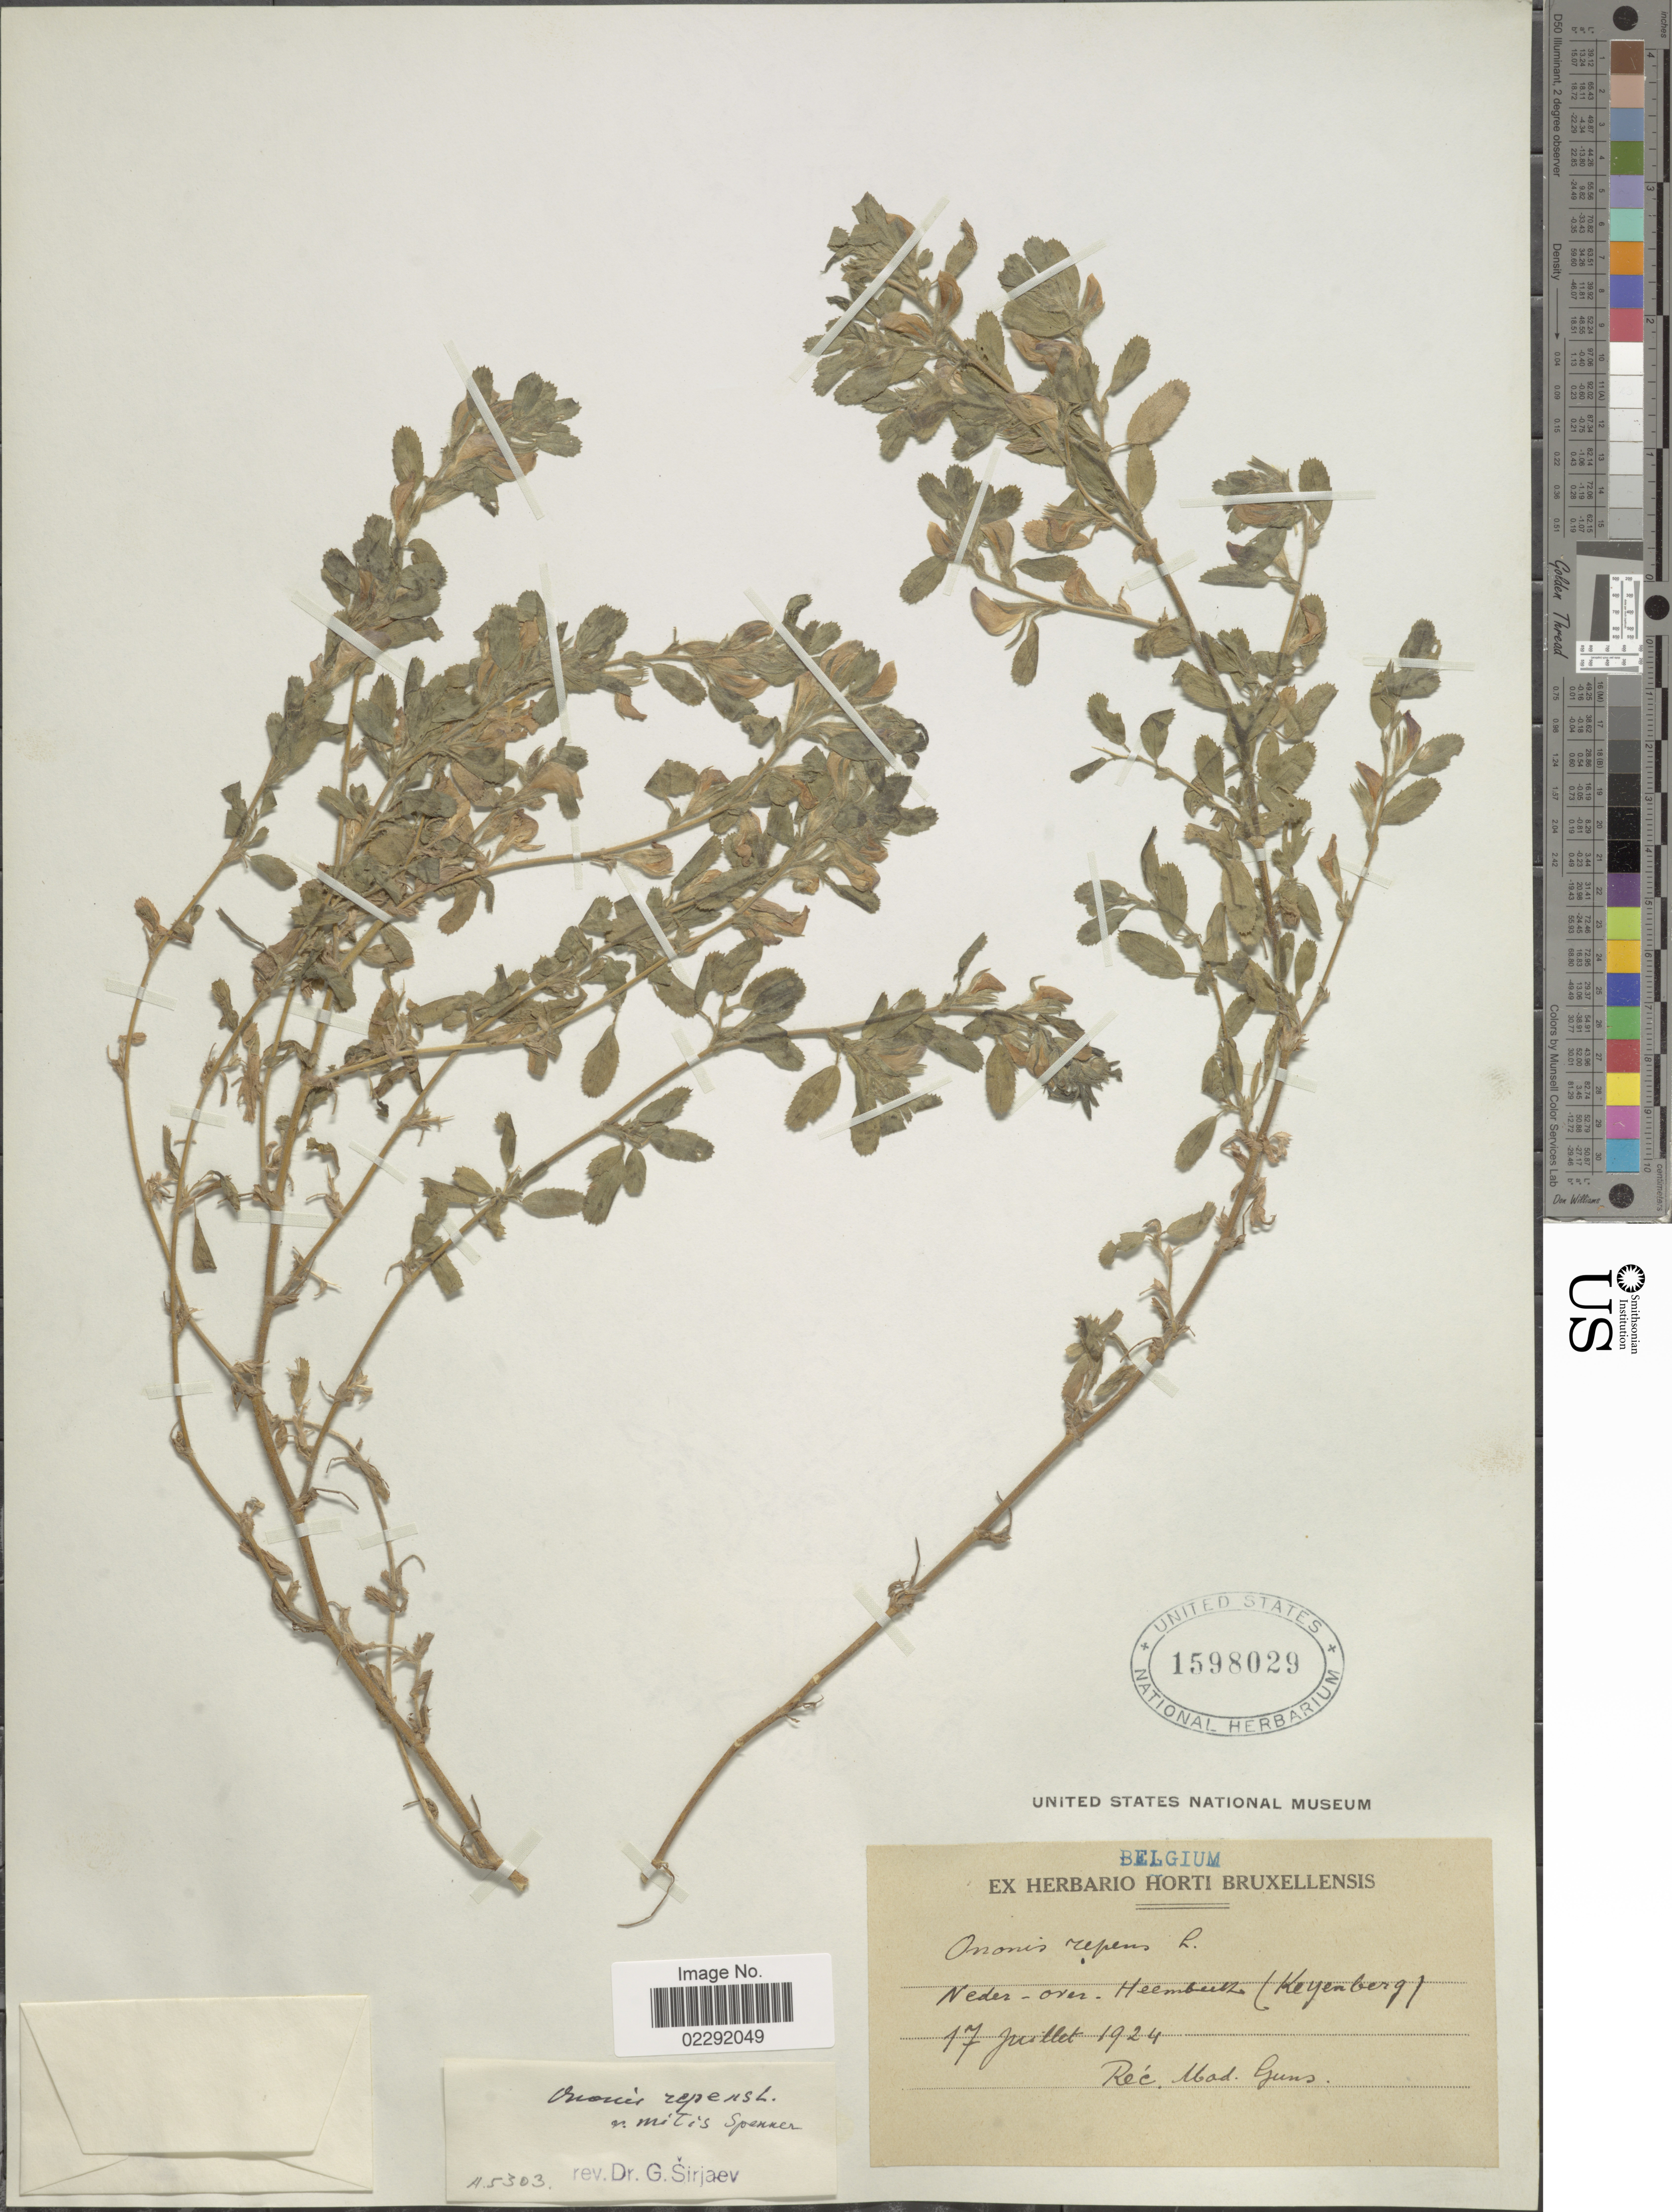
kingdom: Plantae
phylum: Tracheophyta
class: Magnoliopsida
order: Fabales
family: Fabaceae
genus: Ononis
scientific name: Ononis repens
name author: L.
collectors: M. Guns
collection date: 1924-07-17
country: Belgium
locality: Neder-oxer-Heembeelz [interpreted] (Keyenberg).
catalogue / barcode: US 1598029